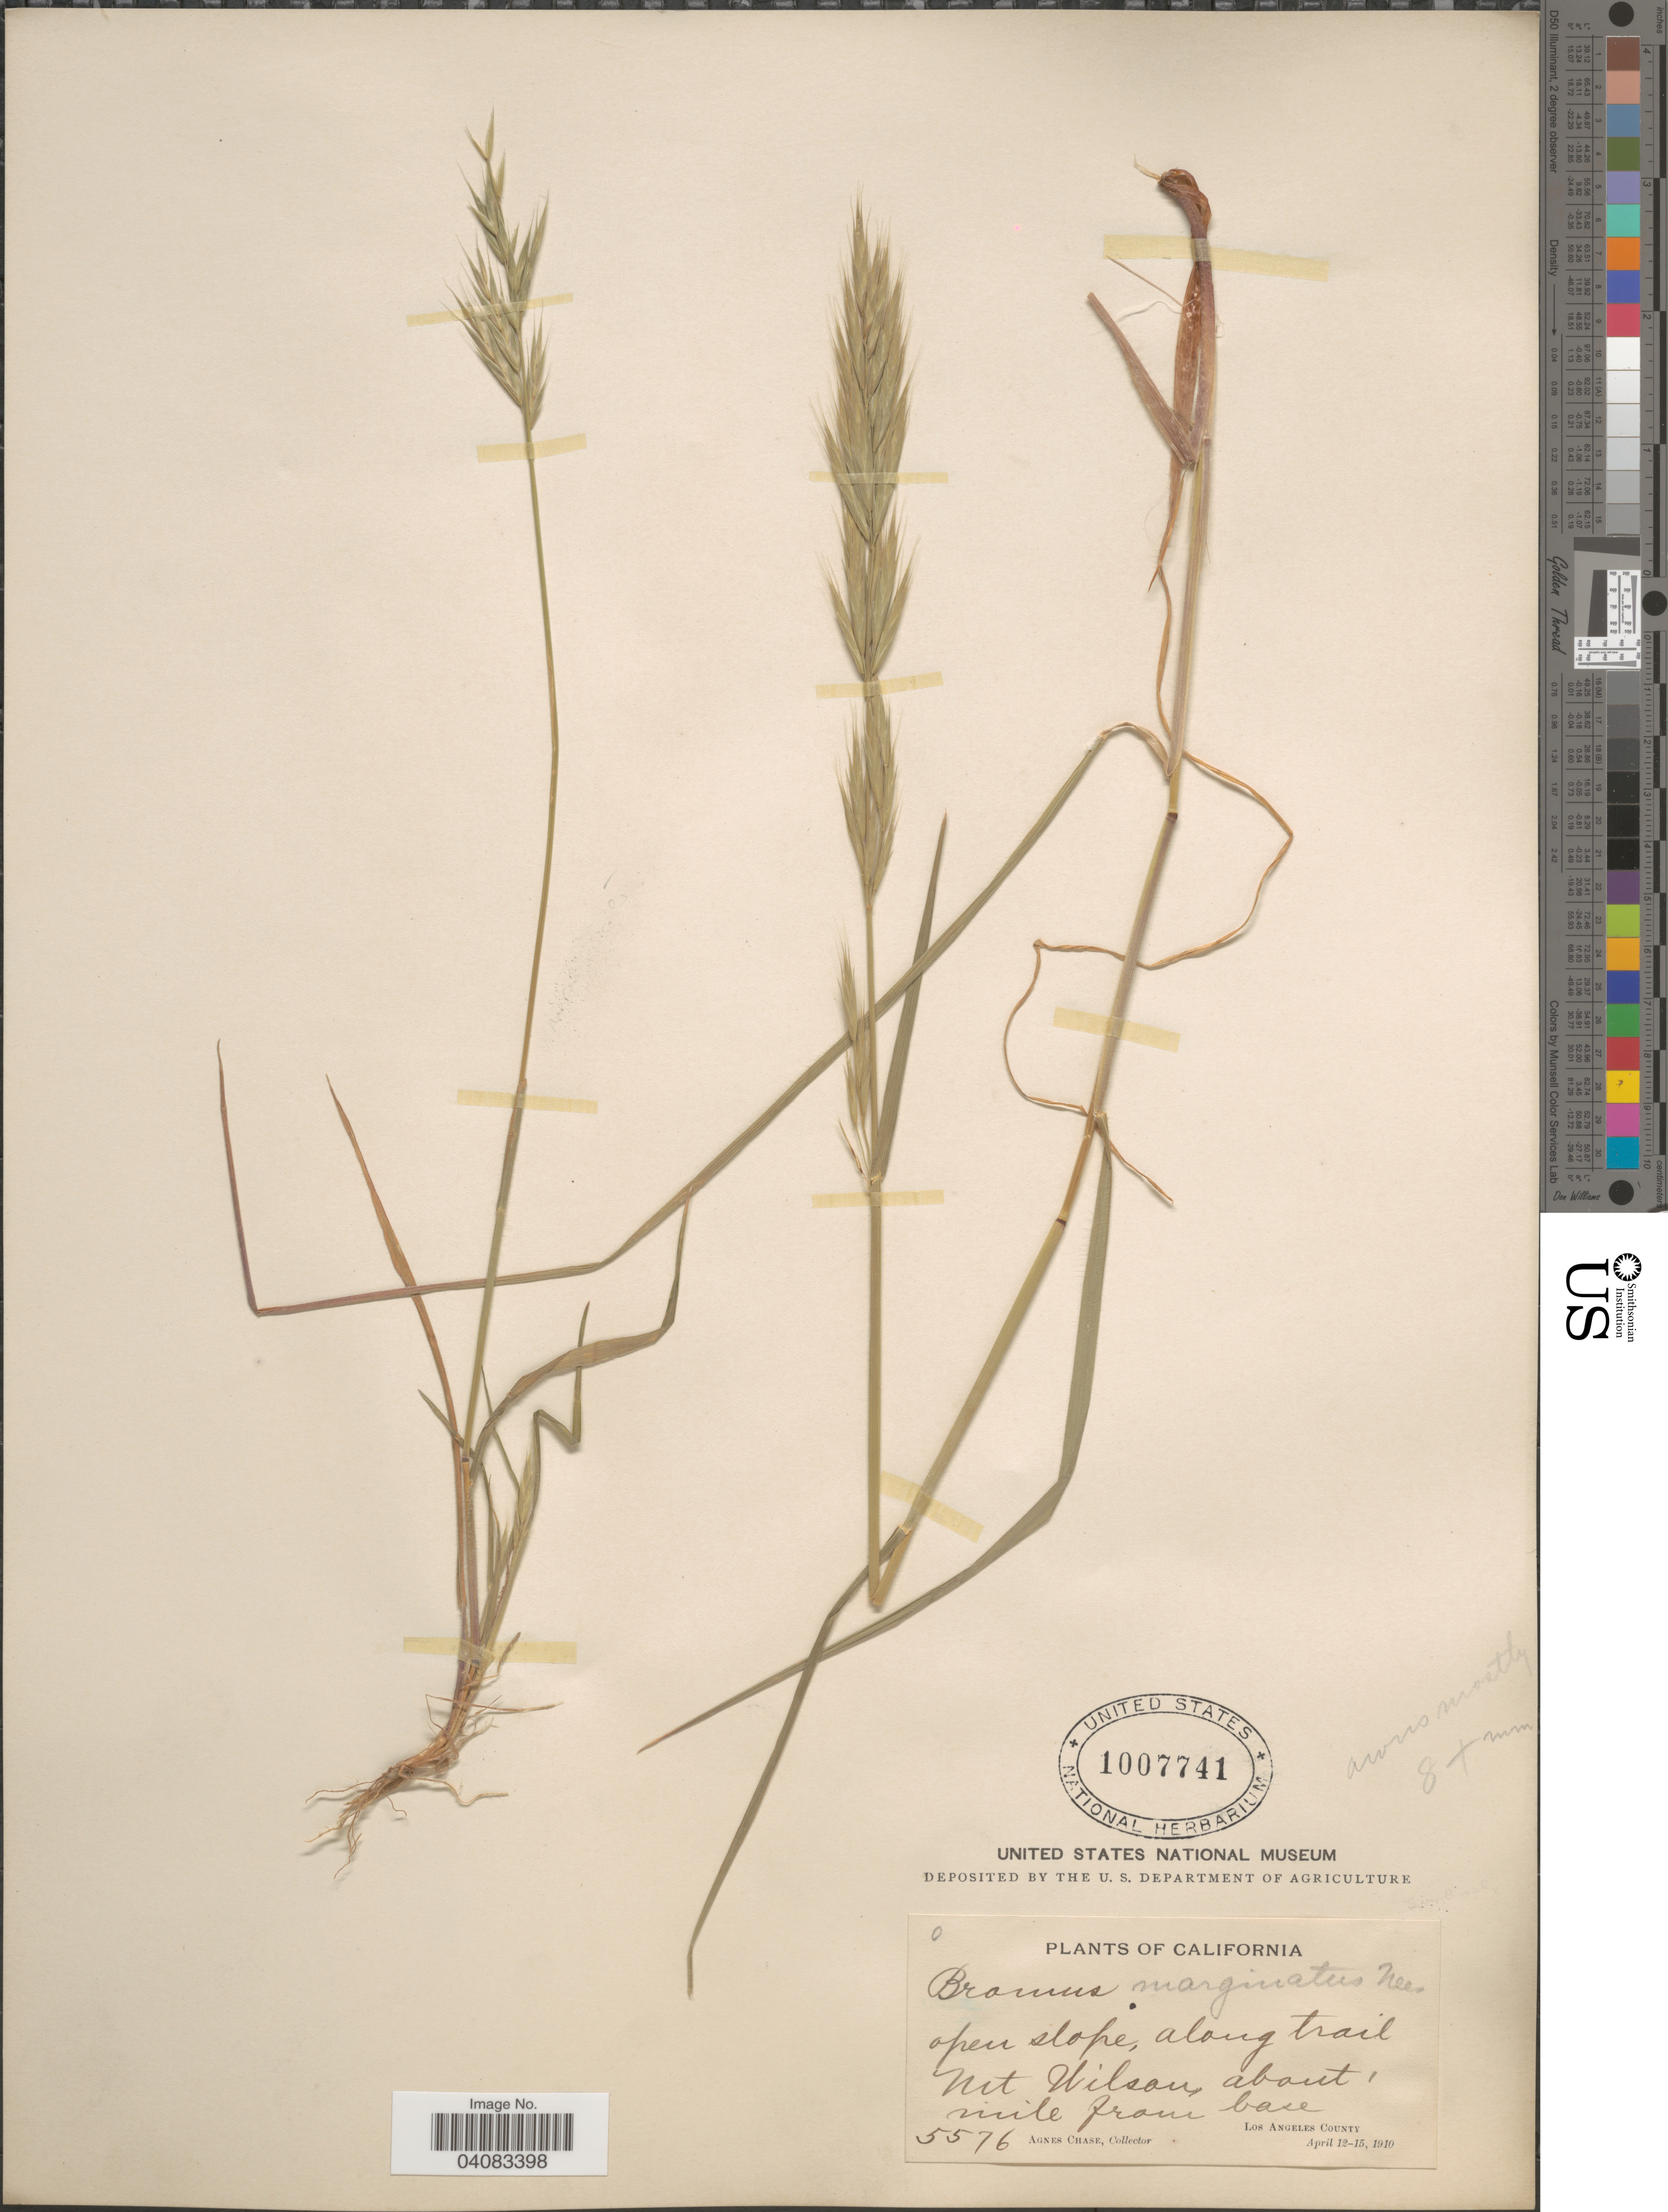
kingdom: Plantae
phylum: Tracheophyta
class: Liliopsida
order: Poales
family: Poaceae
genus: Bromus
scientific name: Bromus marginatus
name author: Nees ex Steud.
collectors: A. Chase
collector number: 5576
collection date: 1910-04-12/1910-04-15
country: United States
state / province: California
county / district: Los Angeles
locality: Open slope, along trail Mt Wilson, about 1 mile from base. Los Angeles County.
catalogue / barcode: US 1007741